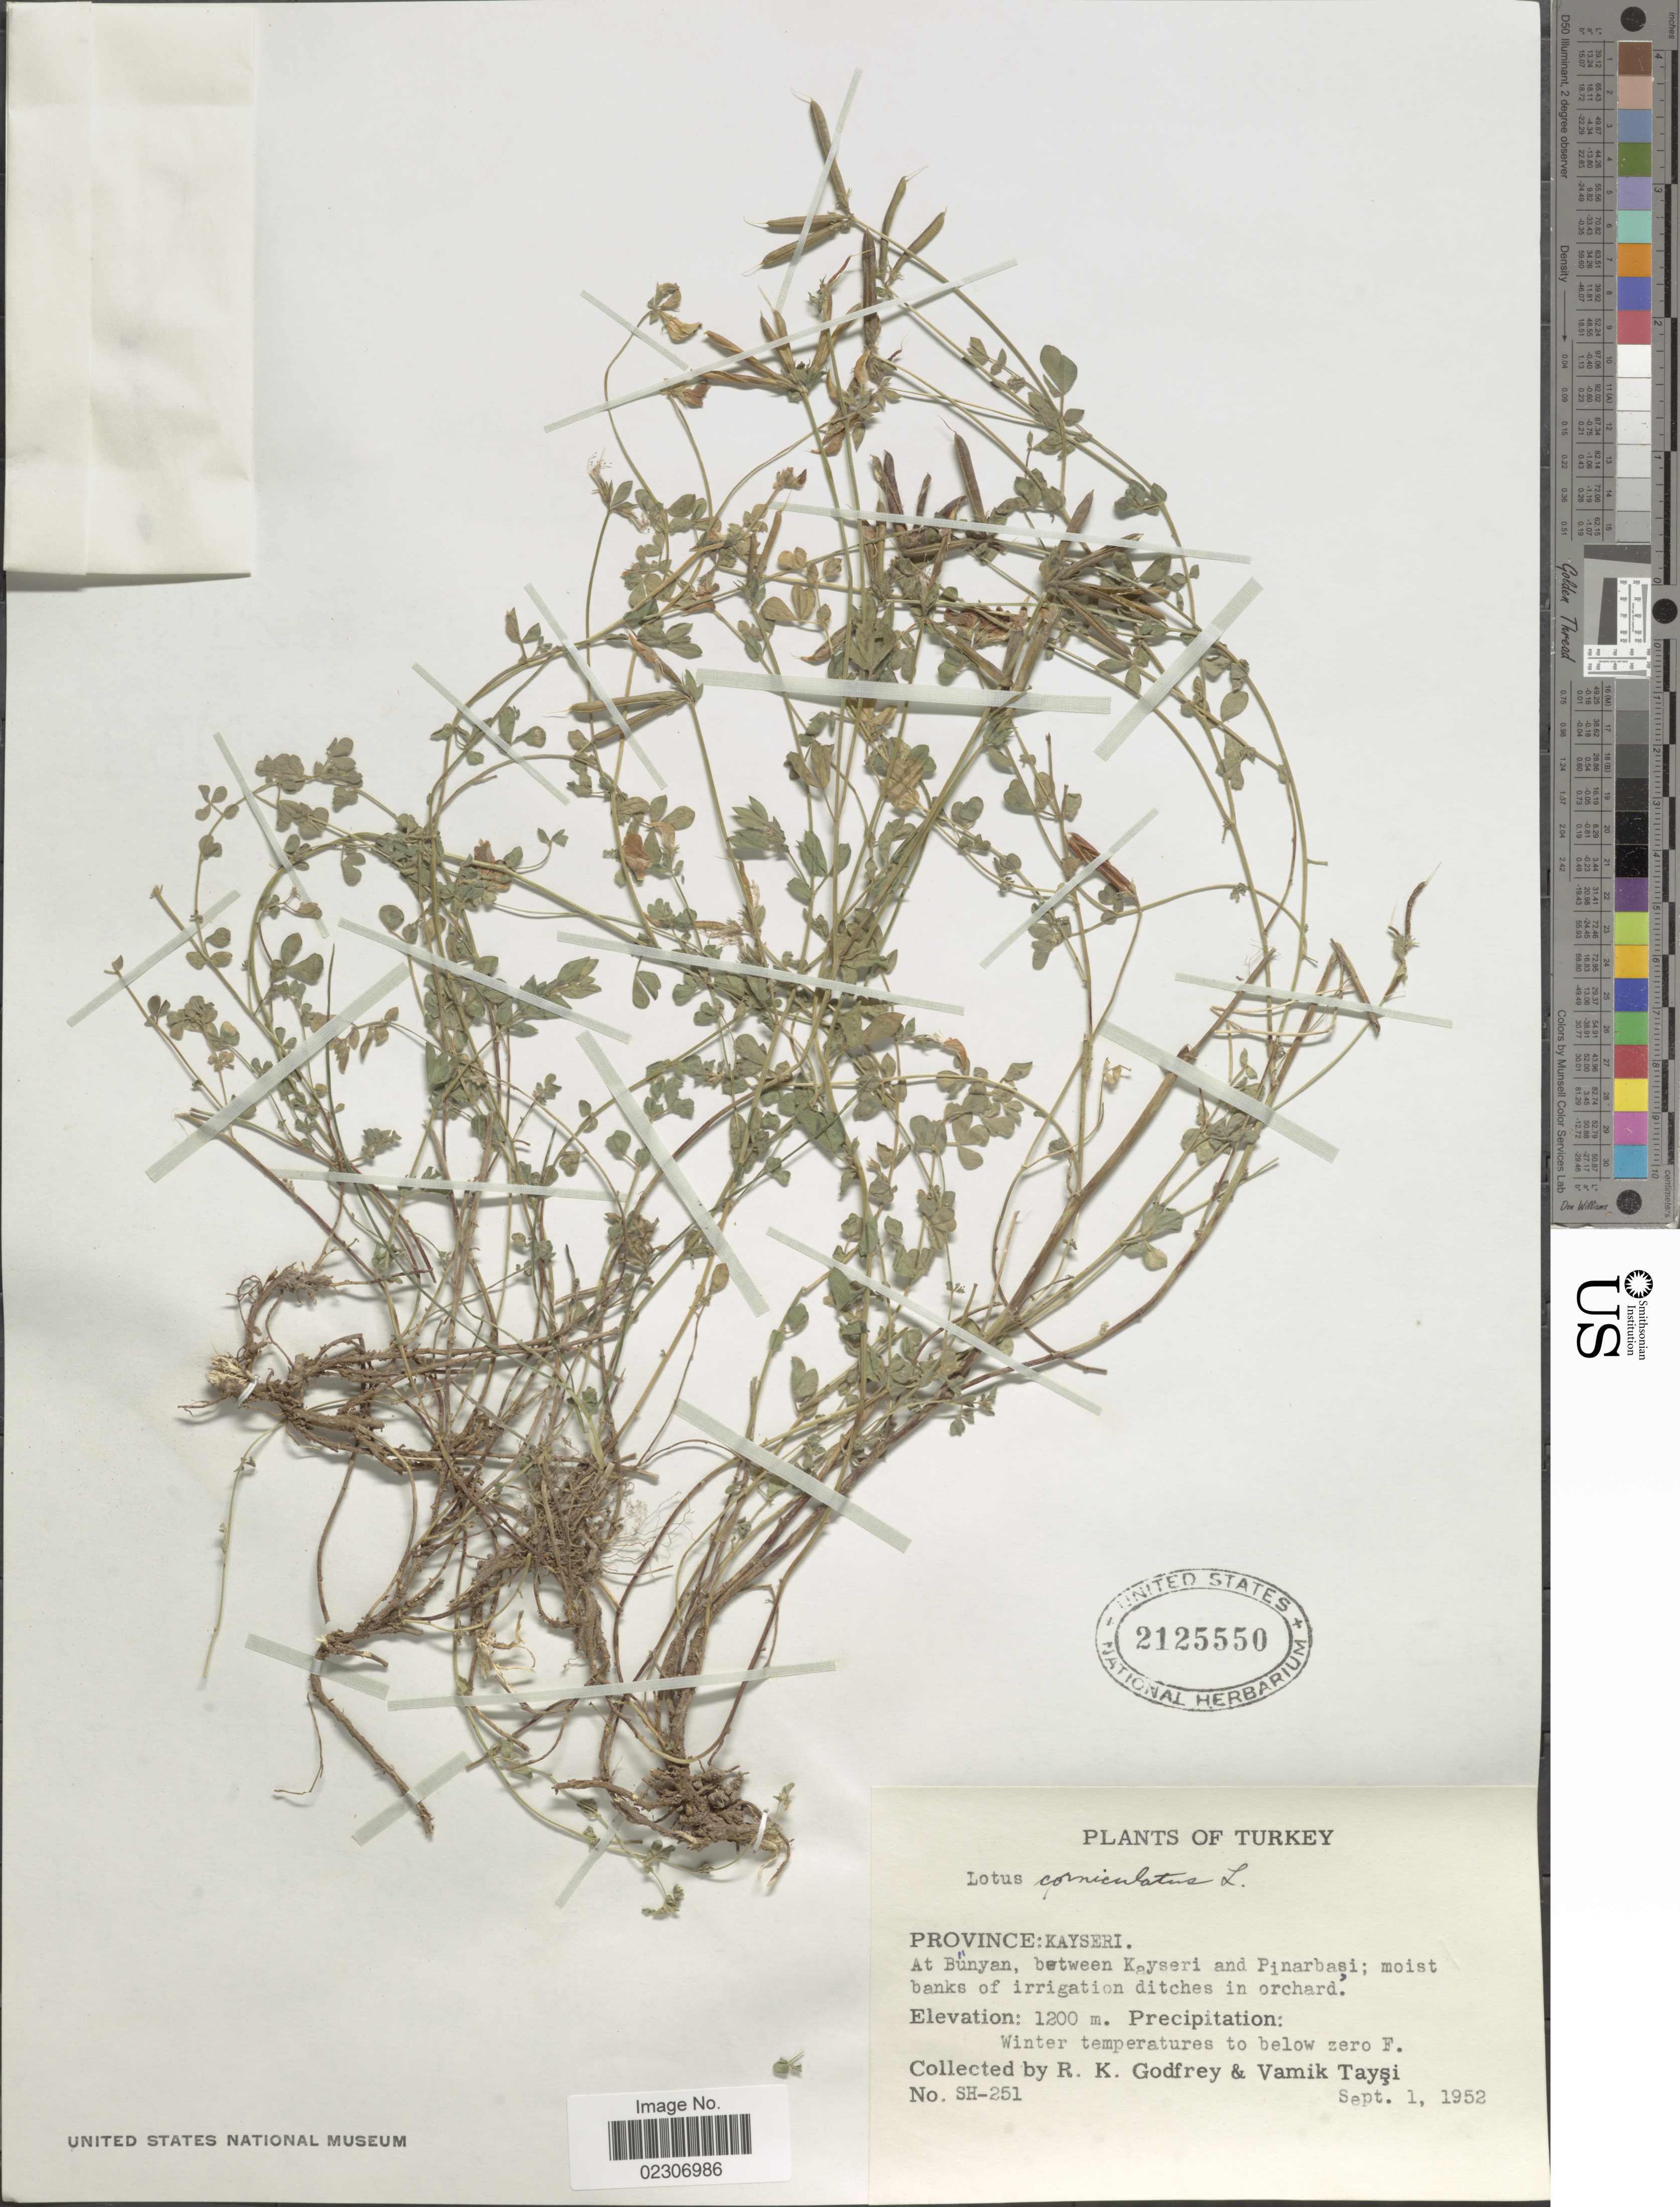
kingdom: Plantae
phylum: Tracheophyta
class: Magnoliopsida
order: Fabales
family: Fabaceae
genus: Lotus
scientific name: Lotus corniculatus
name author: L.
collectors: R. K. Godfrey & V. Taysi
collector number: SH-251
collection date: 1952-09-01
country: Turkey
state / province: Kayseri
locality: At Bünyan, between Kayseri and Pinarbasi; moist banks of irrigation ditches in orchard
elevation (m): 1200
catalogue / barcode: US 2125550